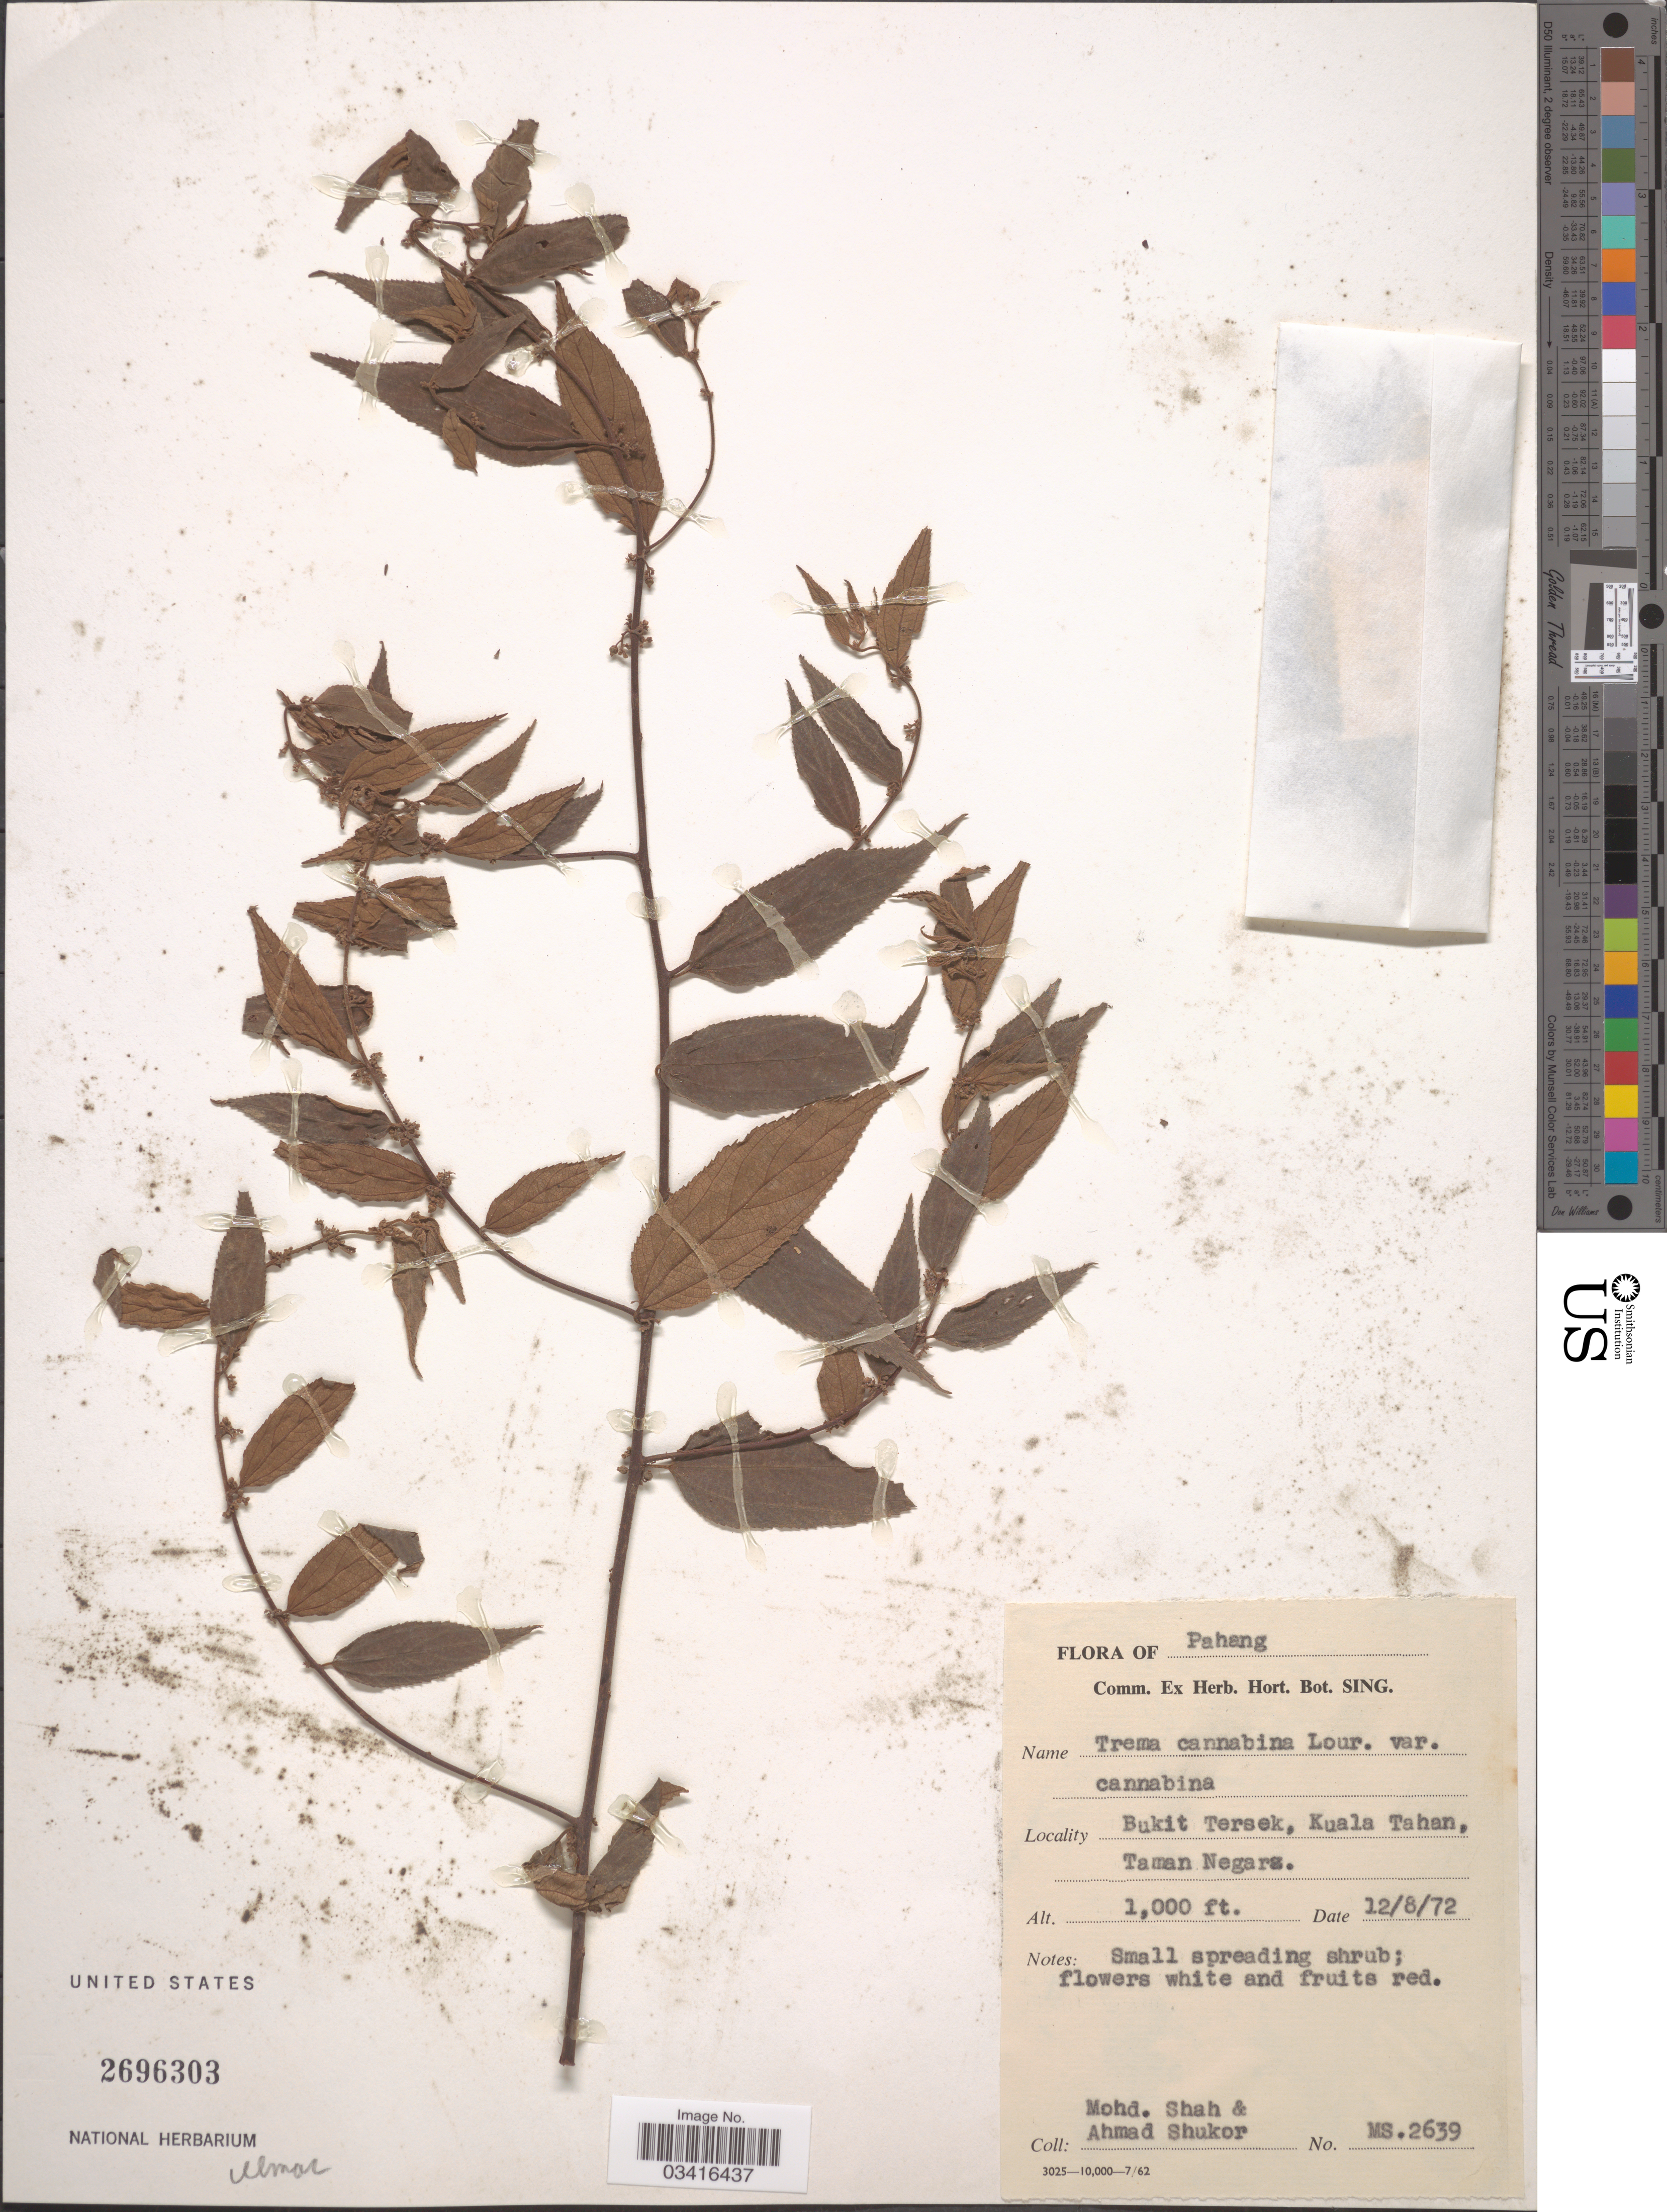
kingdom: Plantae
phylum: Tracheophyta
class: Magnoliopsida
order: Rosales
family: Cannabaceae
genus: Trema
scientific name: Trema cannabina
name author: Lour.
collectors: M. Shah & A. Shukor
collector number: MS. 2639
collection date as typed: Transcribed d/m/y: 12/8/72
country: Malaysia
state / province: Pahang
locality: Bukit Tersek, Kuala Tahan, Taman Negarz.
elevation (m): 305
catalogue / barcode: US 2696303